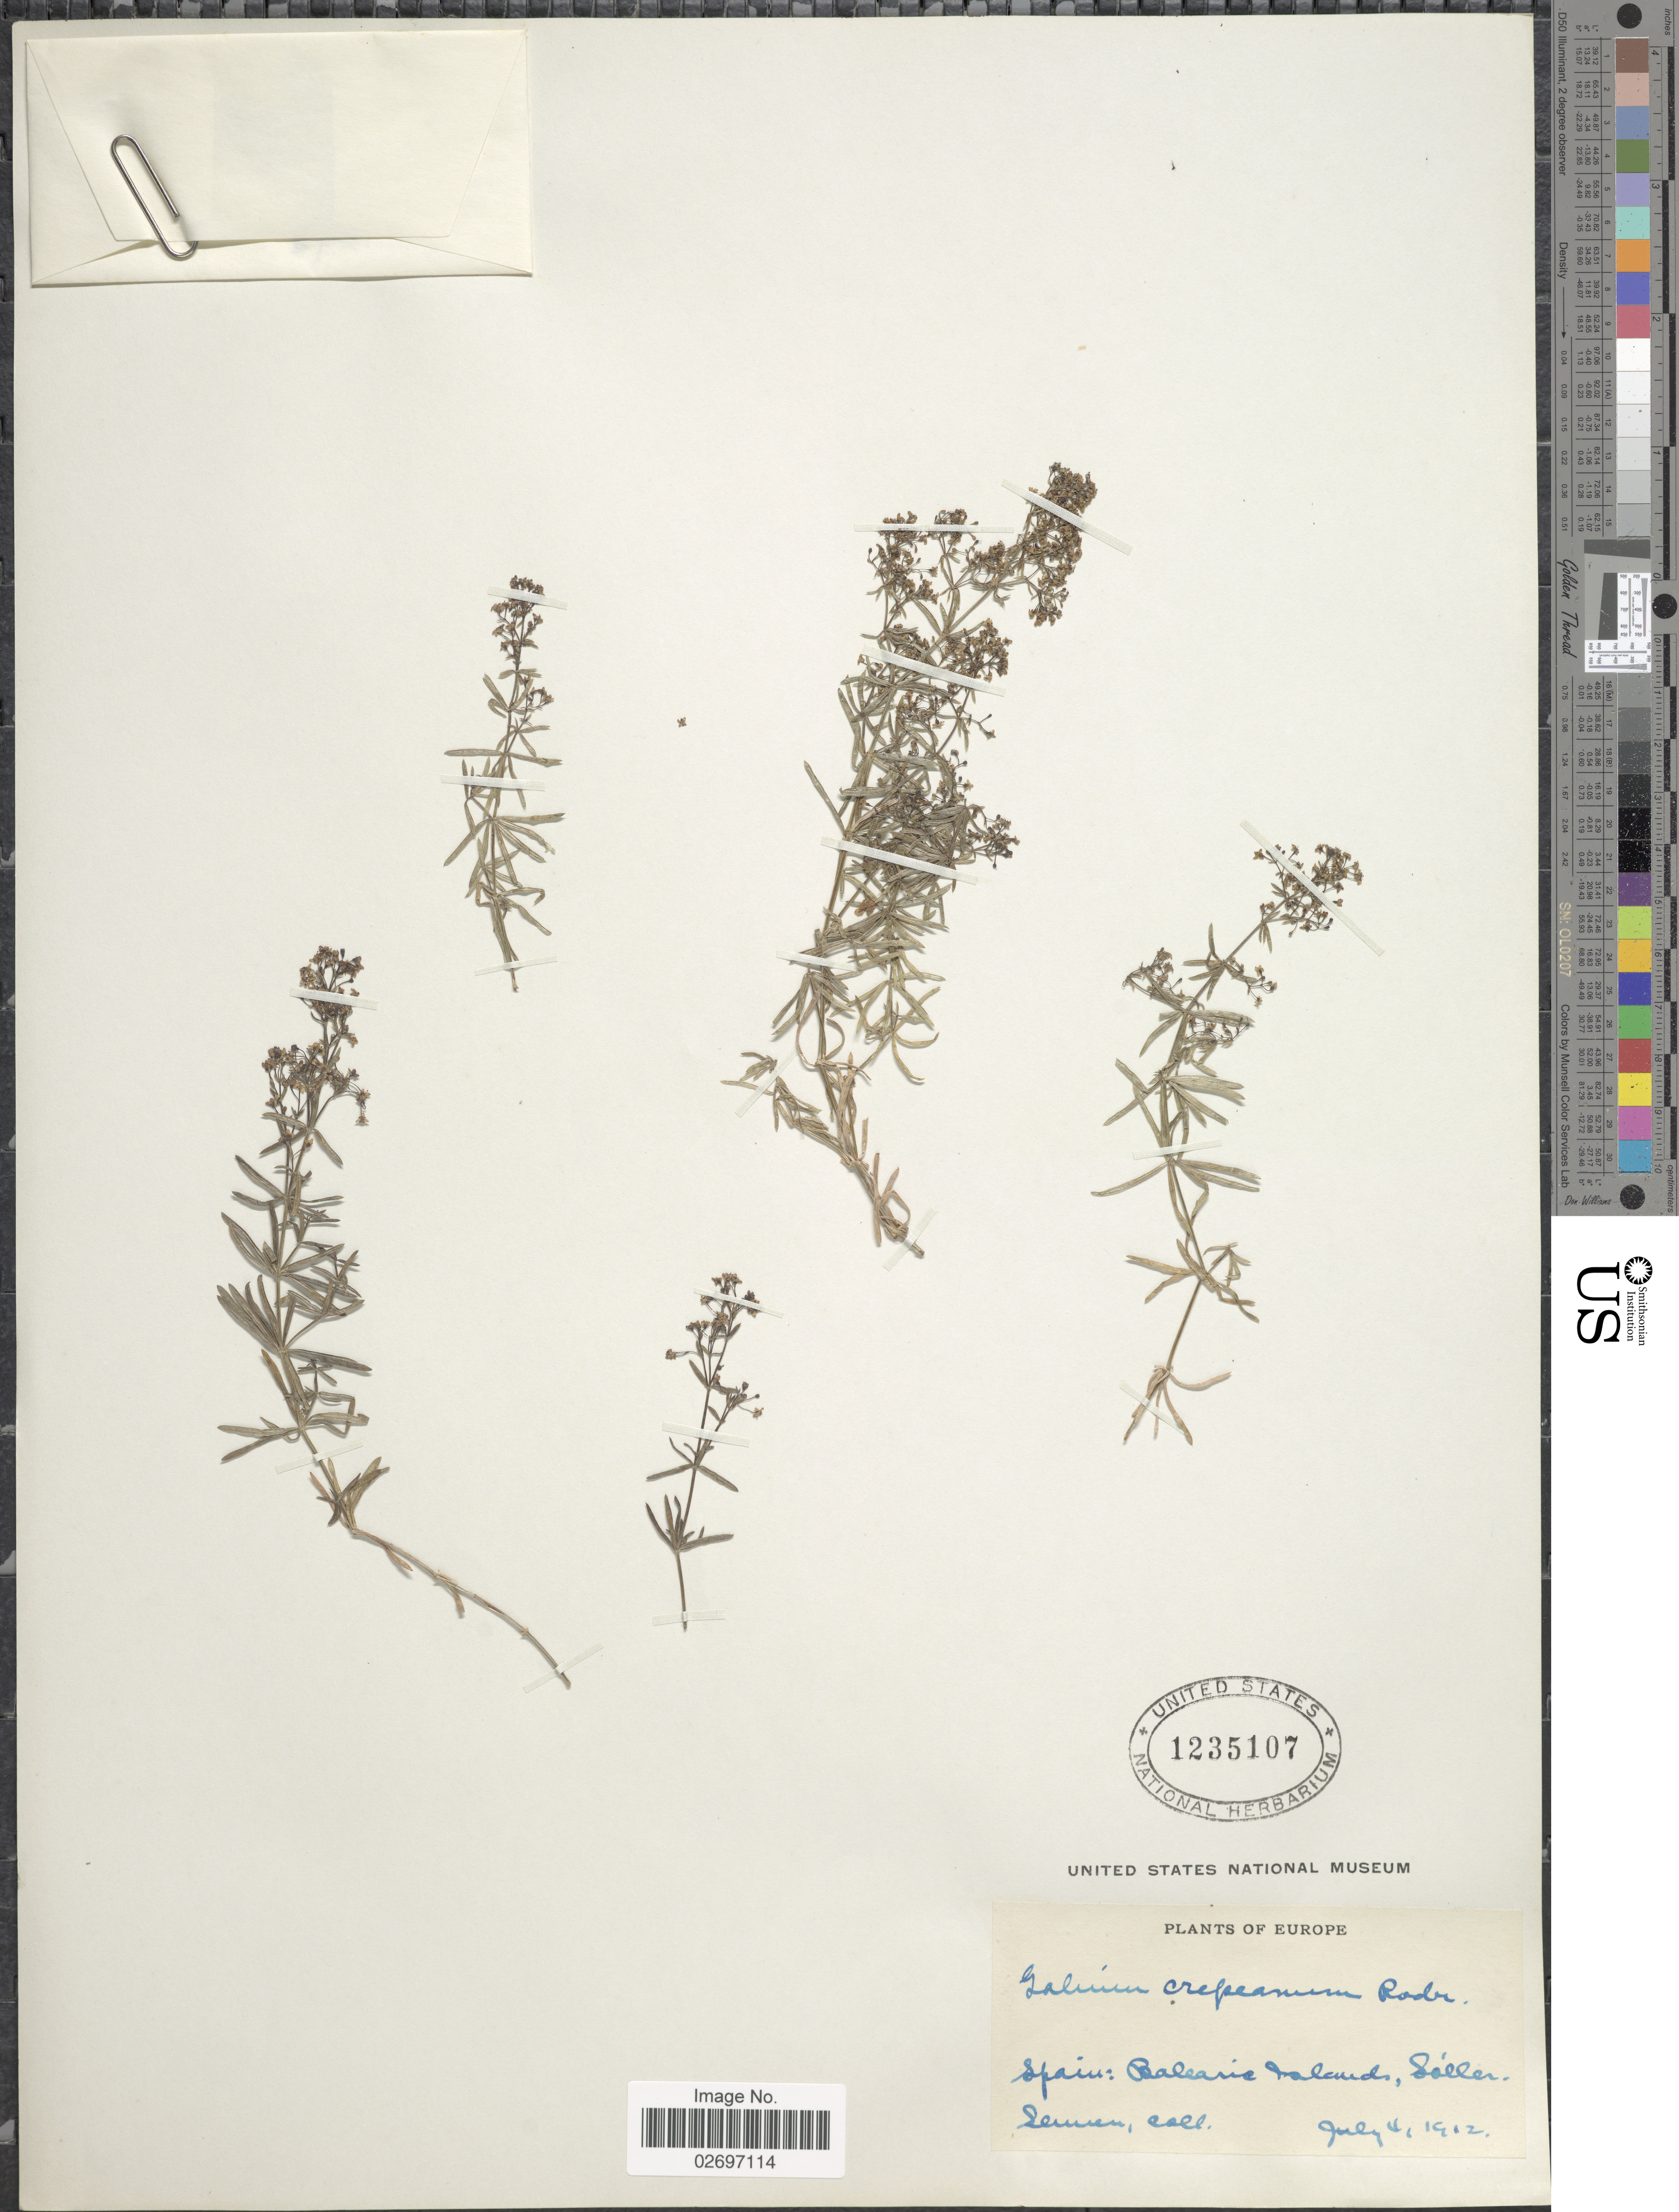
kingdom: Plantae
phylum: Tracheophyta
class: Magnoliopsida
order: Gentianales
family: Rubiaceae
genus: Galium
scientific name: Galium crespianum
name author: Rodr.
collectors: Leumen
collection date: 1912-07-04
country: Spain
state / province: Islas Baleares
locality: Balearic Islands, Sollar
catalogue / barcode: US 1235107